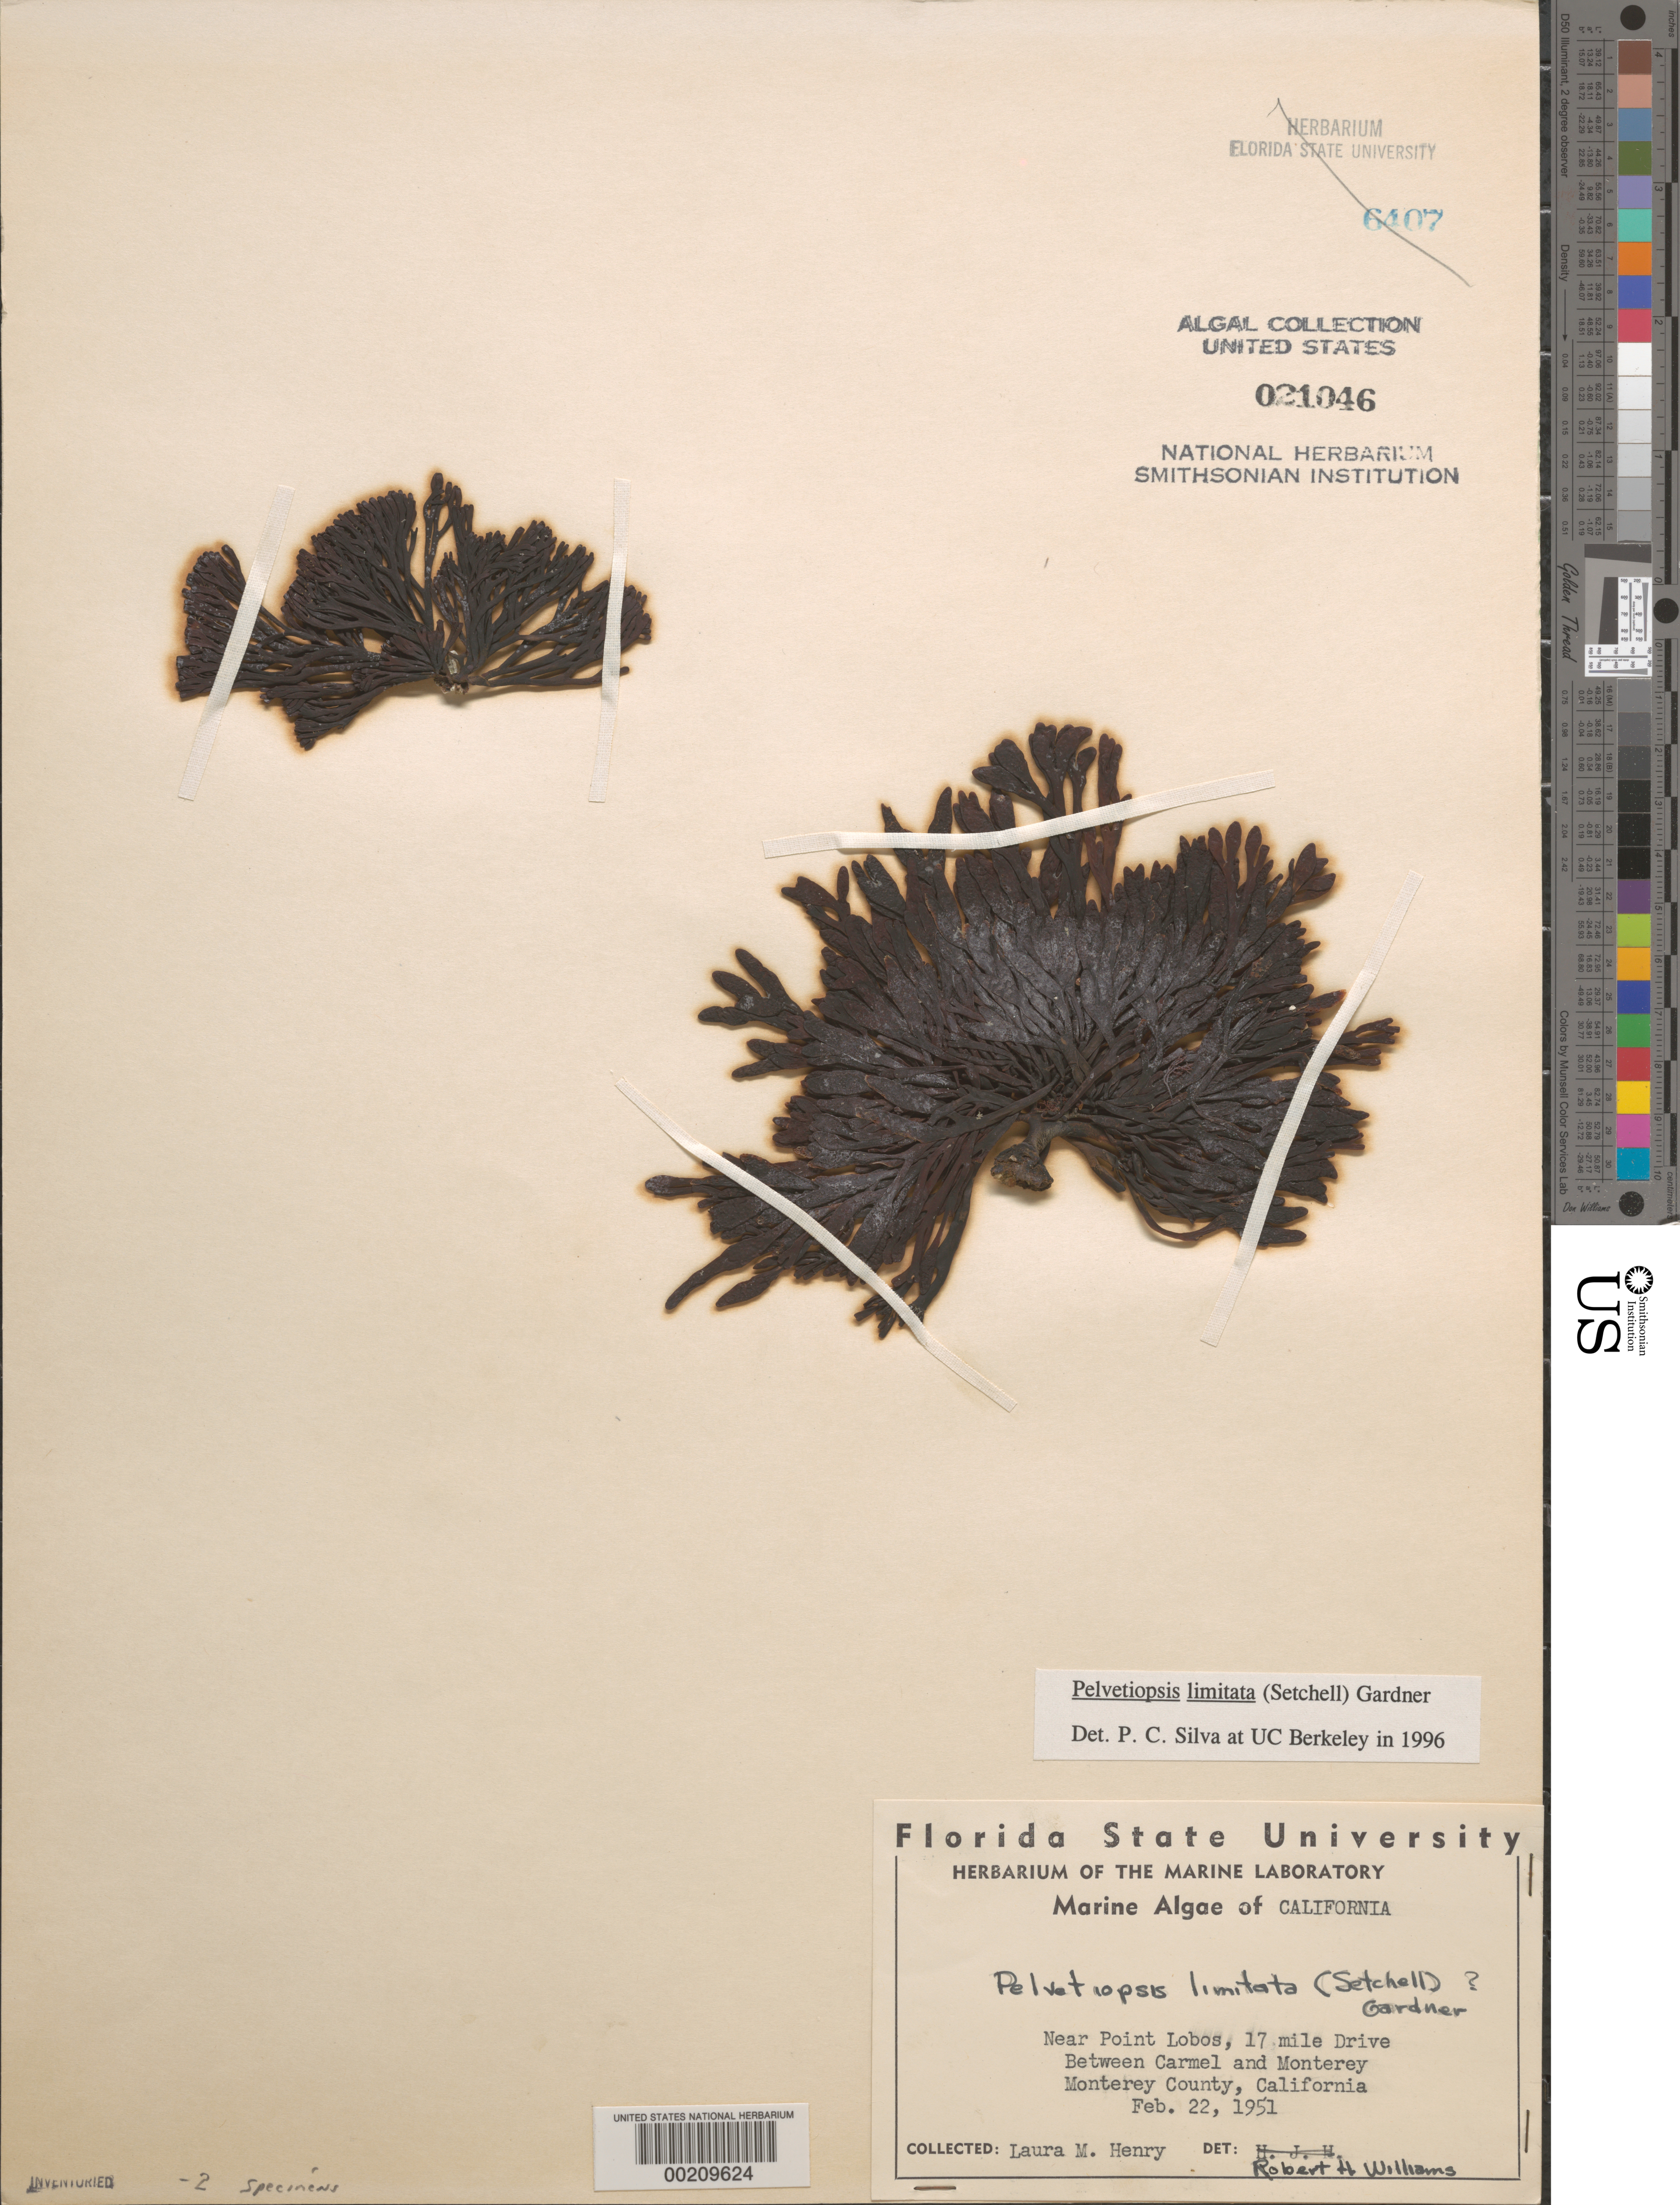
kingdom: Chromista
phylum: Ochrophyta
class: Phaeophyceae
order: Fucales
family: Fucaceae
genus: Pelvetiopsis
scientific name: Pelvetiopsis limitata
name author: N.L. Gardner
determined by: Silva, P. C.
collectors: L. Henry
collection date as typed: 22 Feb 1951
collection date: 1951-02-22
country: United States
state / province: California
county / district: Monterey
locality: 17-Mile Drive between Carmel and Monterey, near Point Lobos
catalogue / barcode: US 21046